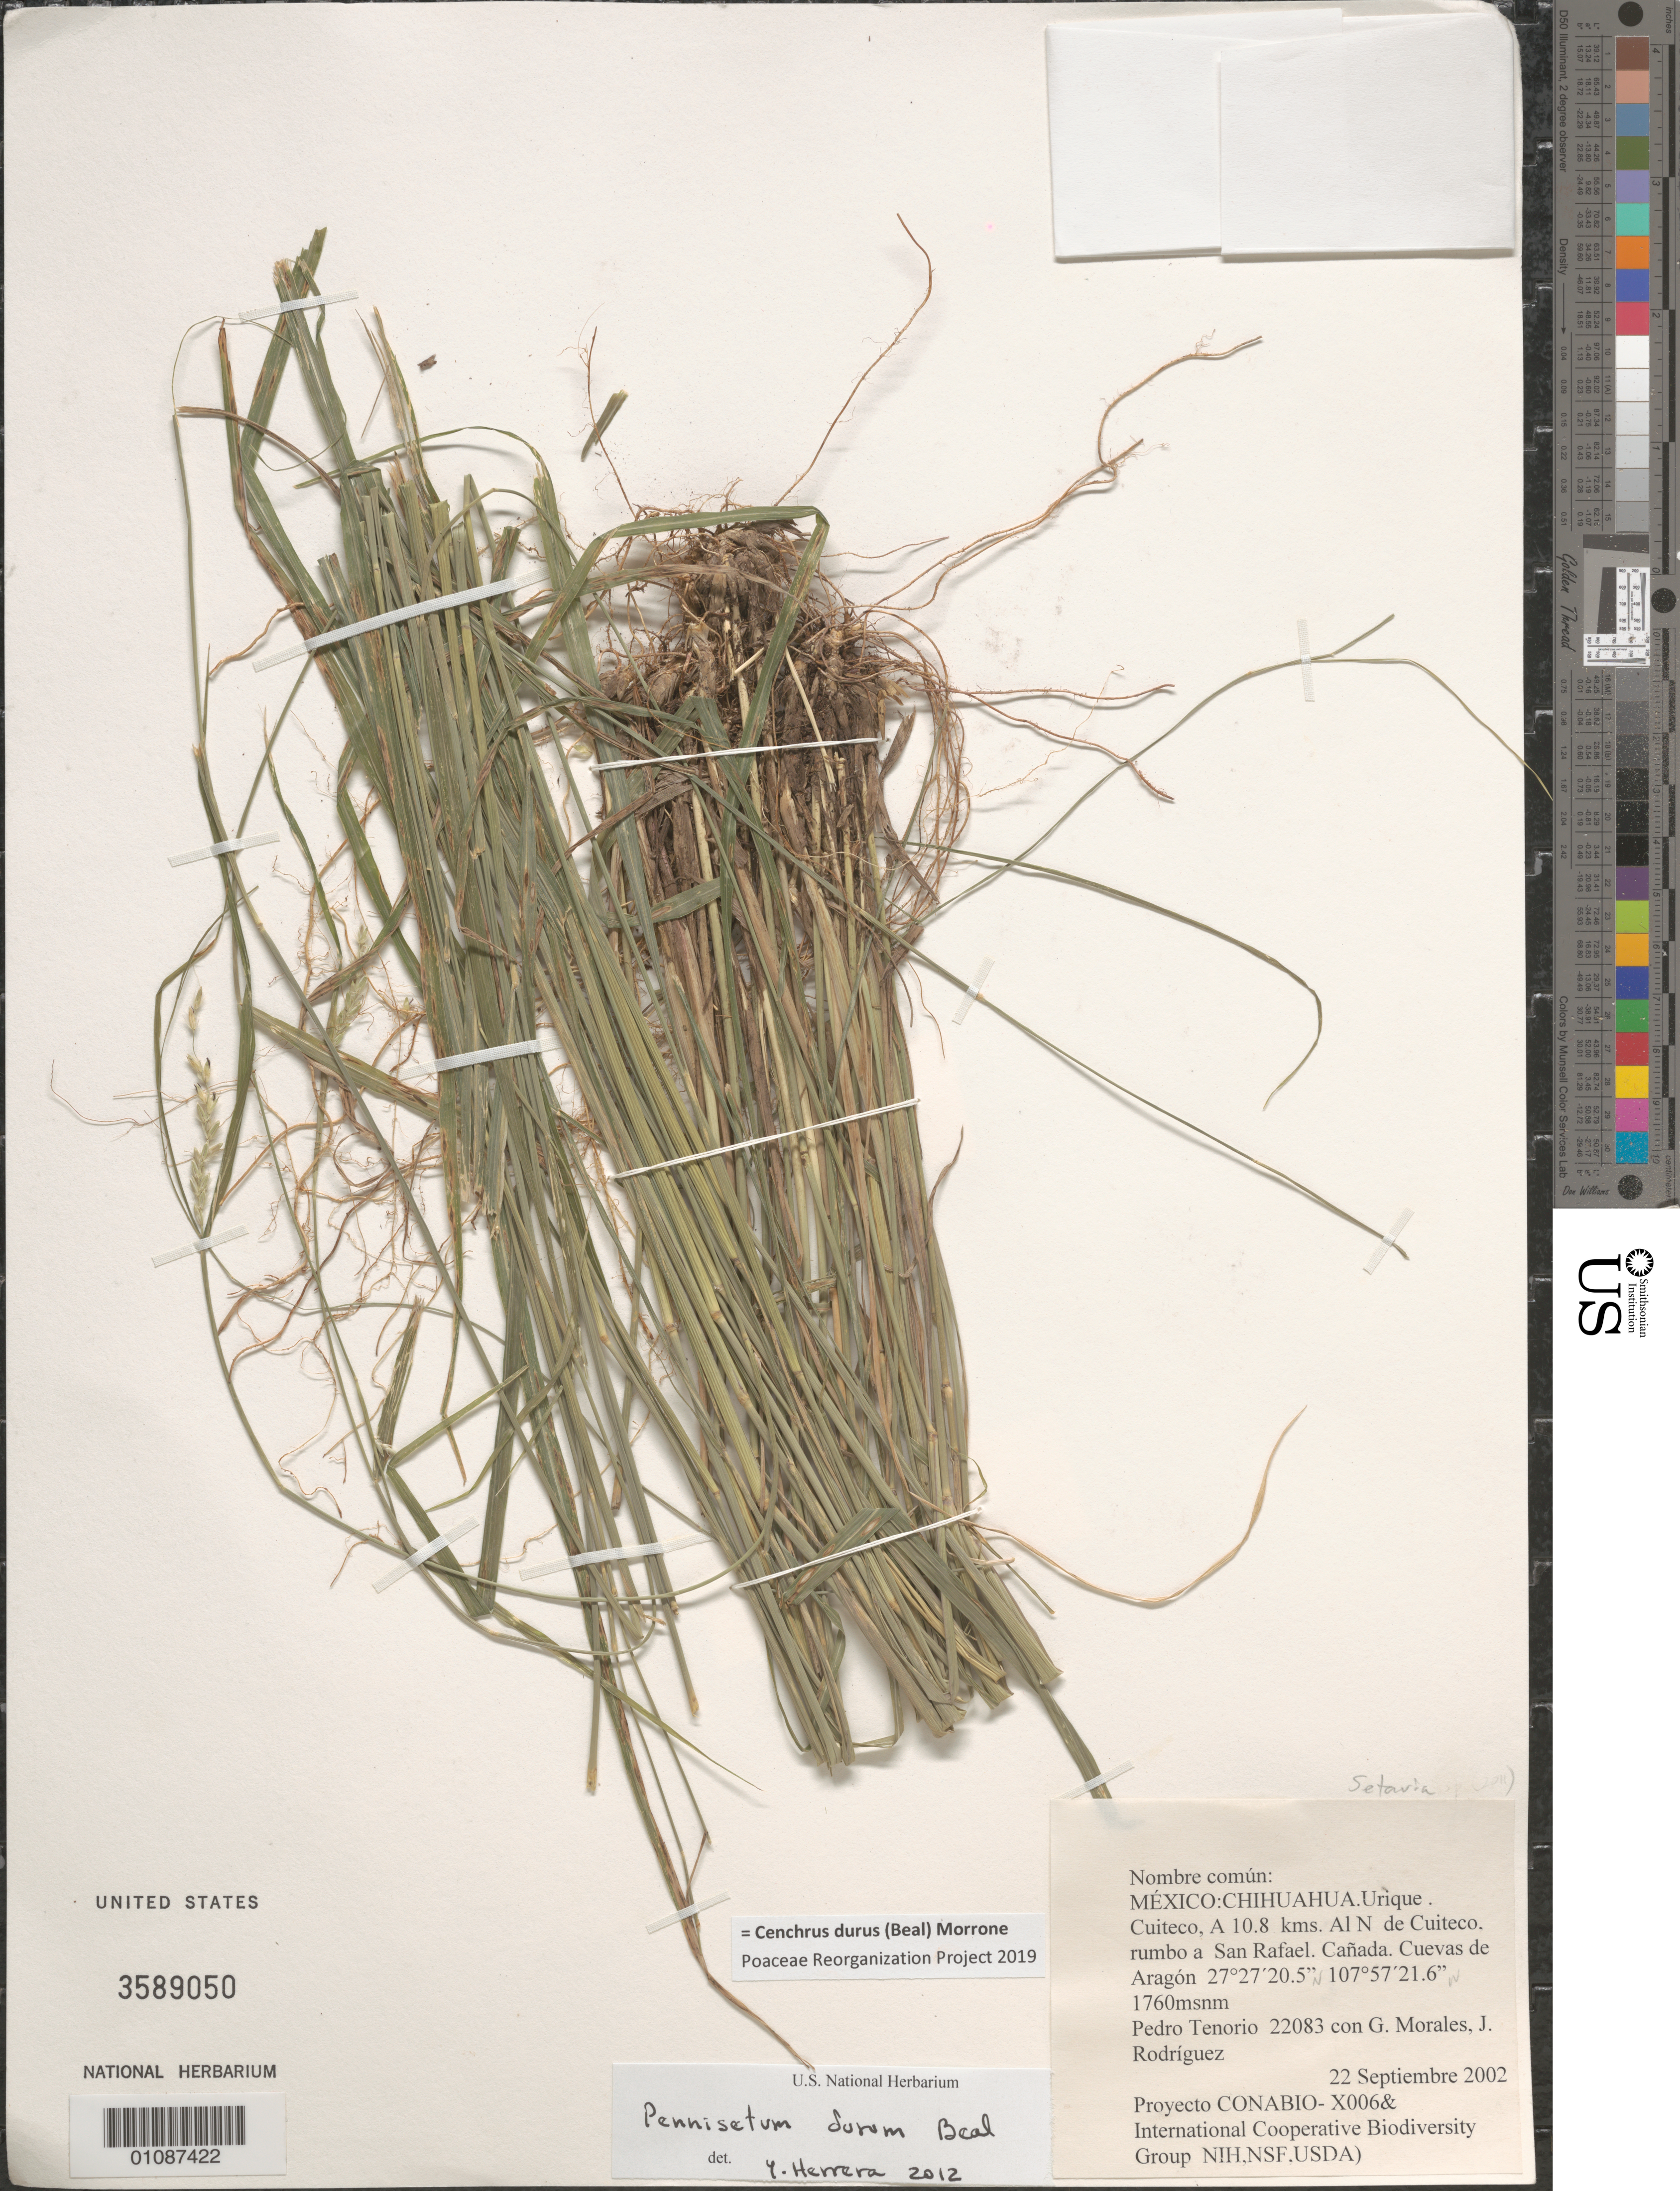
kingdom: Plantae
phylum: Tracheophyta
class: Liliopsida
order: Poales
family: Poaceae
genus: Cenchrus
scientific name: Cenchrus durus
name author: (W.J. Beal) Morrone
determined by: Poaceae Reorganization Project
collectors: P. Tenorio L., G. Morales & J. Rodríguez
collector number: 22083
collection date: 2002-09-22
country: Mexico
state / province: Chihuahua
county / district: Urique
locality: Cuiteco, a 10.8 kms al N de Cuiteco, rumo a San Rafael. Canada. Cuevas de Aragon.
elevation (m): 1760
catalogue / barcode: US 3589050